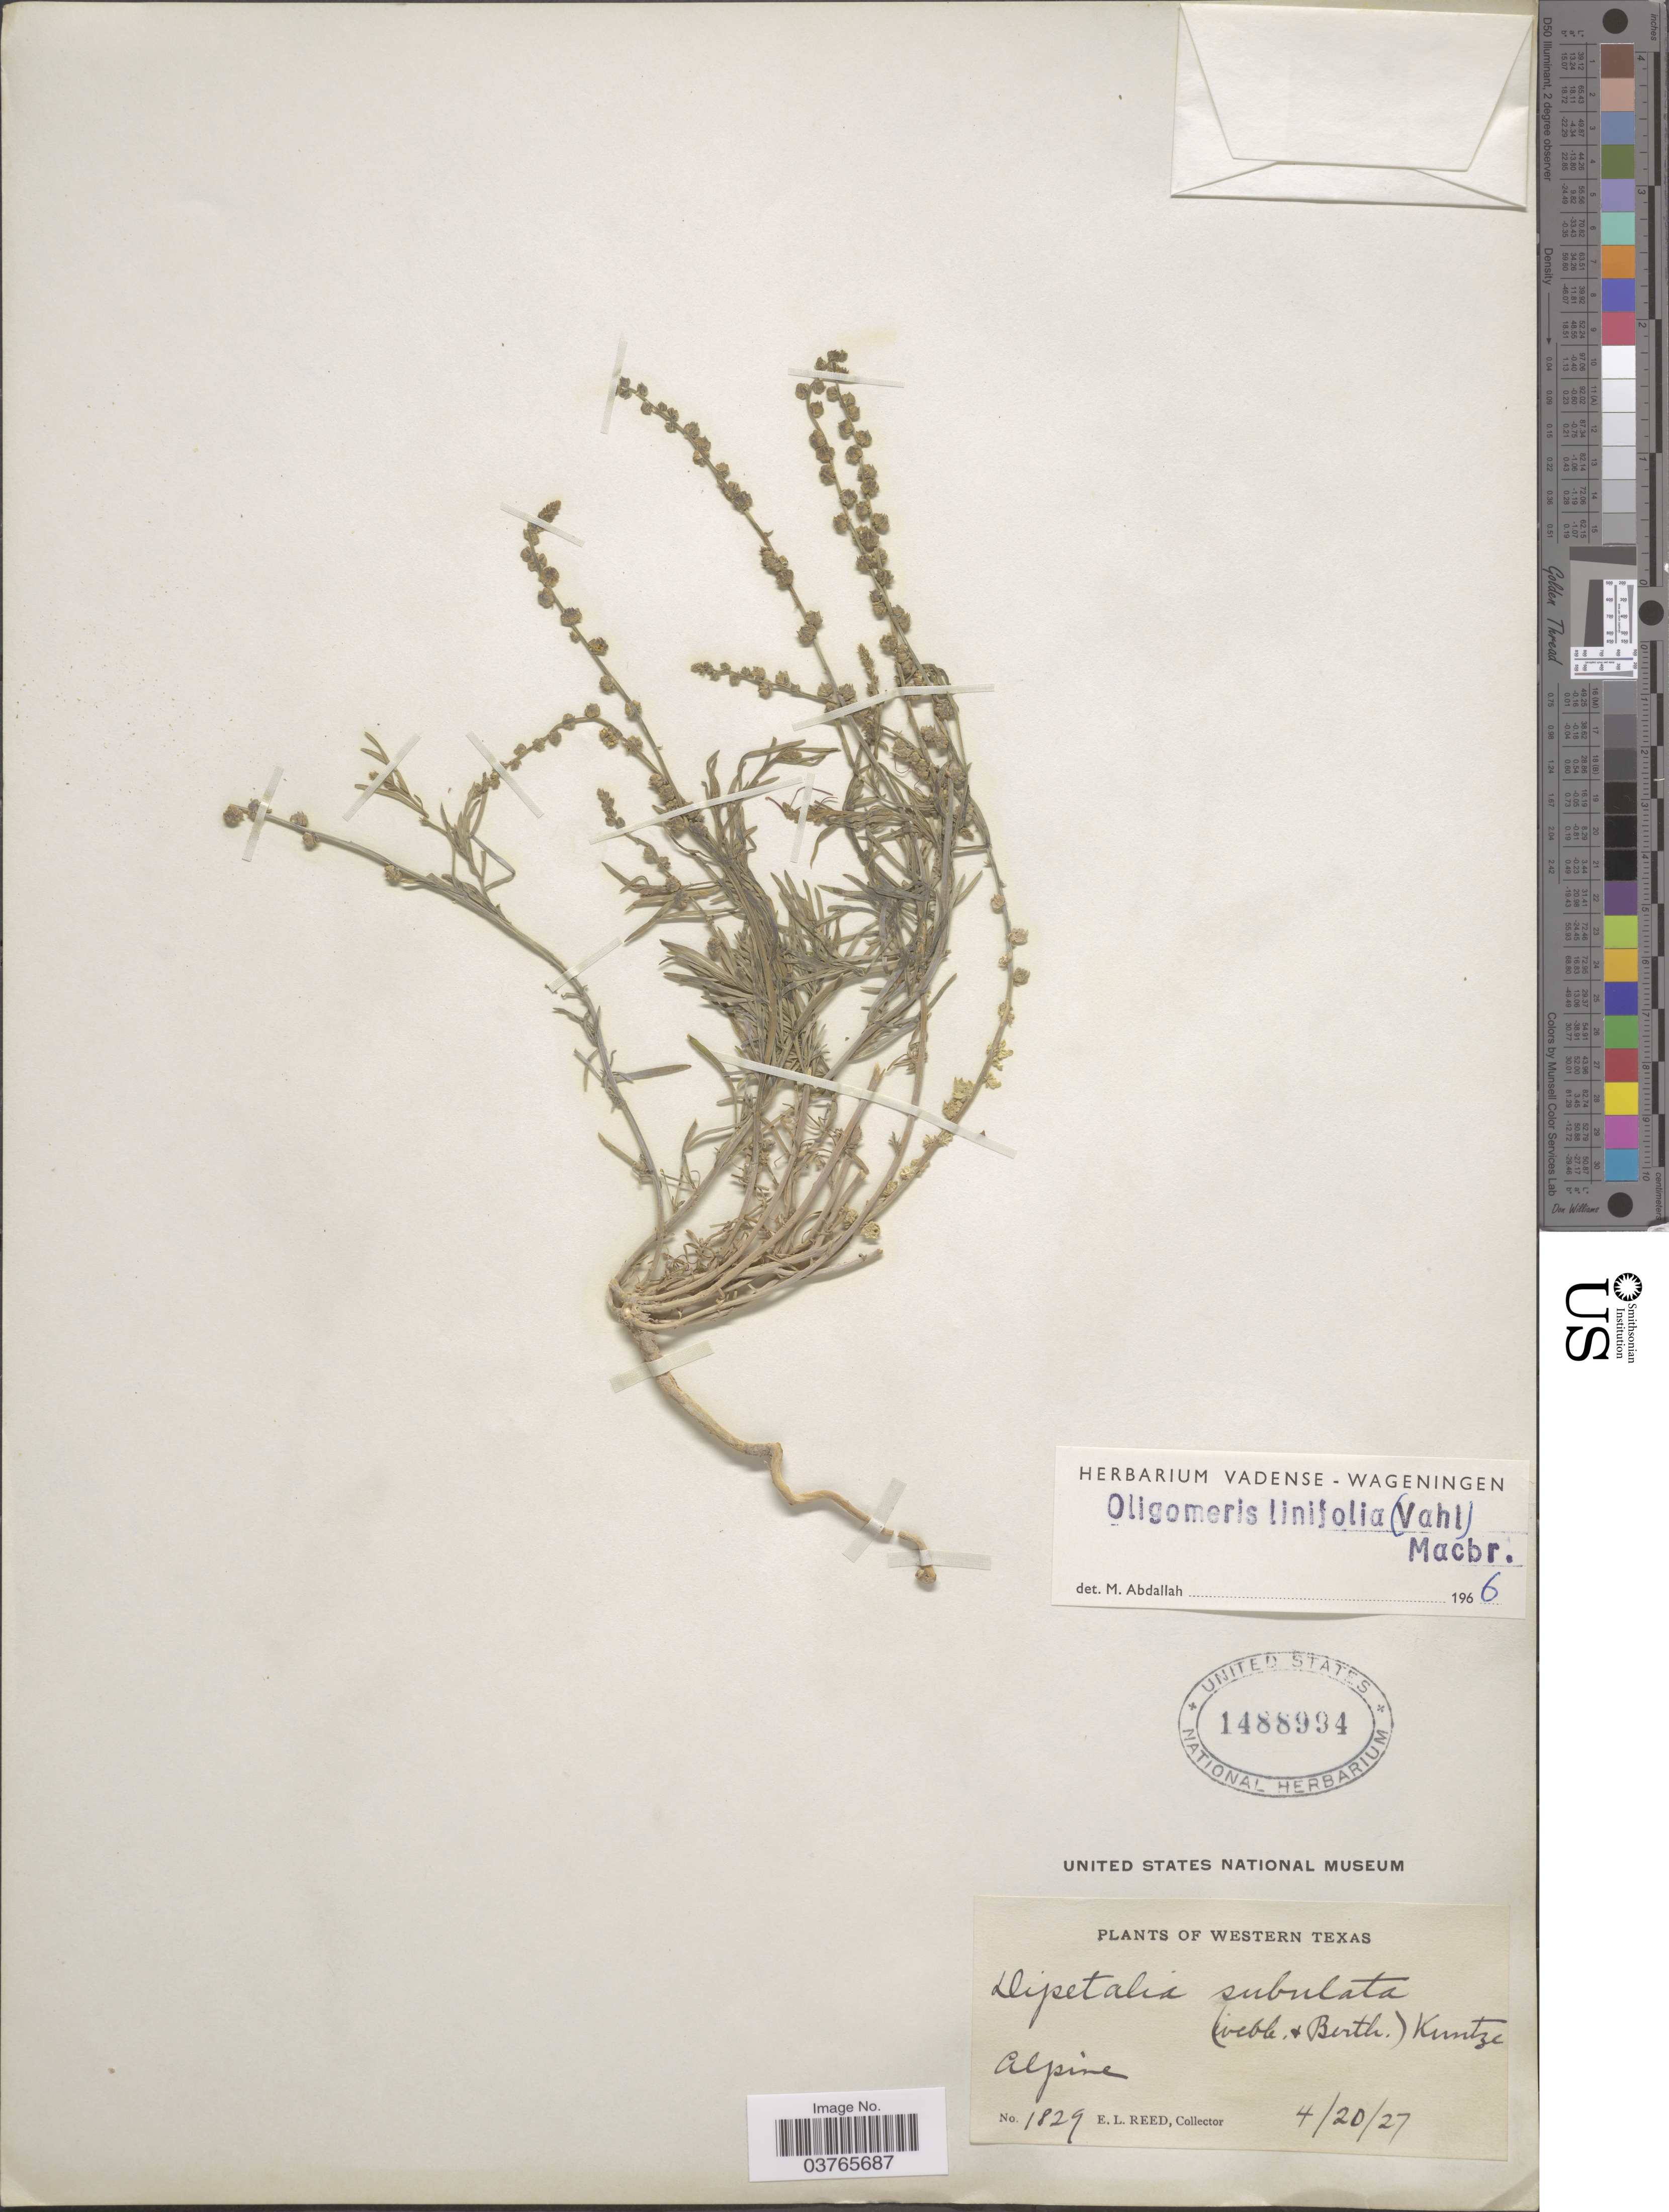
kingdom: Plantae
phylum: Tracheophyta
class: Magnoliopsida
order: Brassicales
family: Resedaceae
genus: Oligomeris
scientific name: Oligomeris linifolia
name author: (Vahl) J.F. Macbr.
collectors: E. Reed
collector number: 1829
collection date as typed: Transcribed d/m/y: 20/4/27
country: United States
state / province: Texas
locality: Western Texas. Alpine.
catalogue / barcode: US 1488994